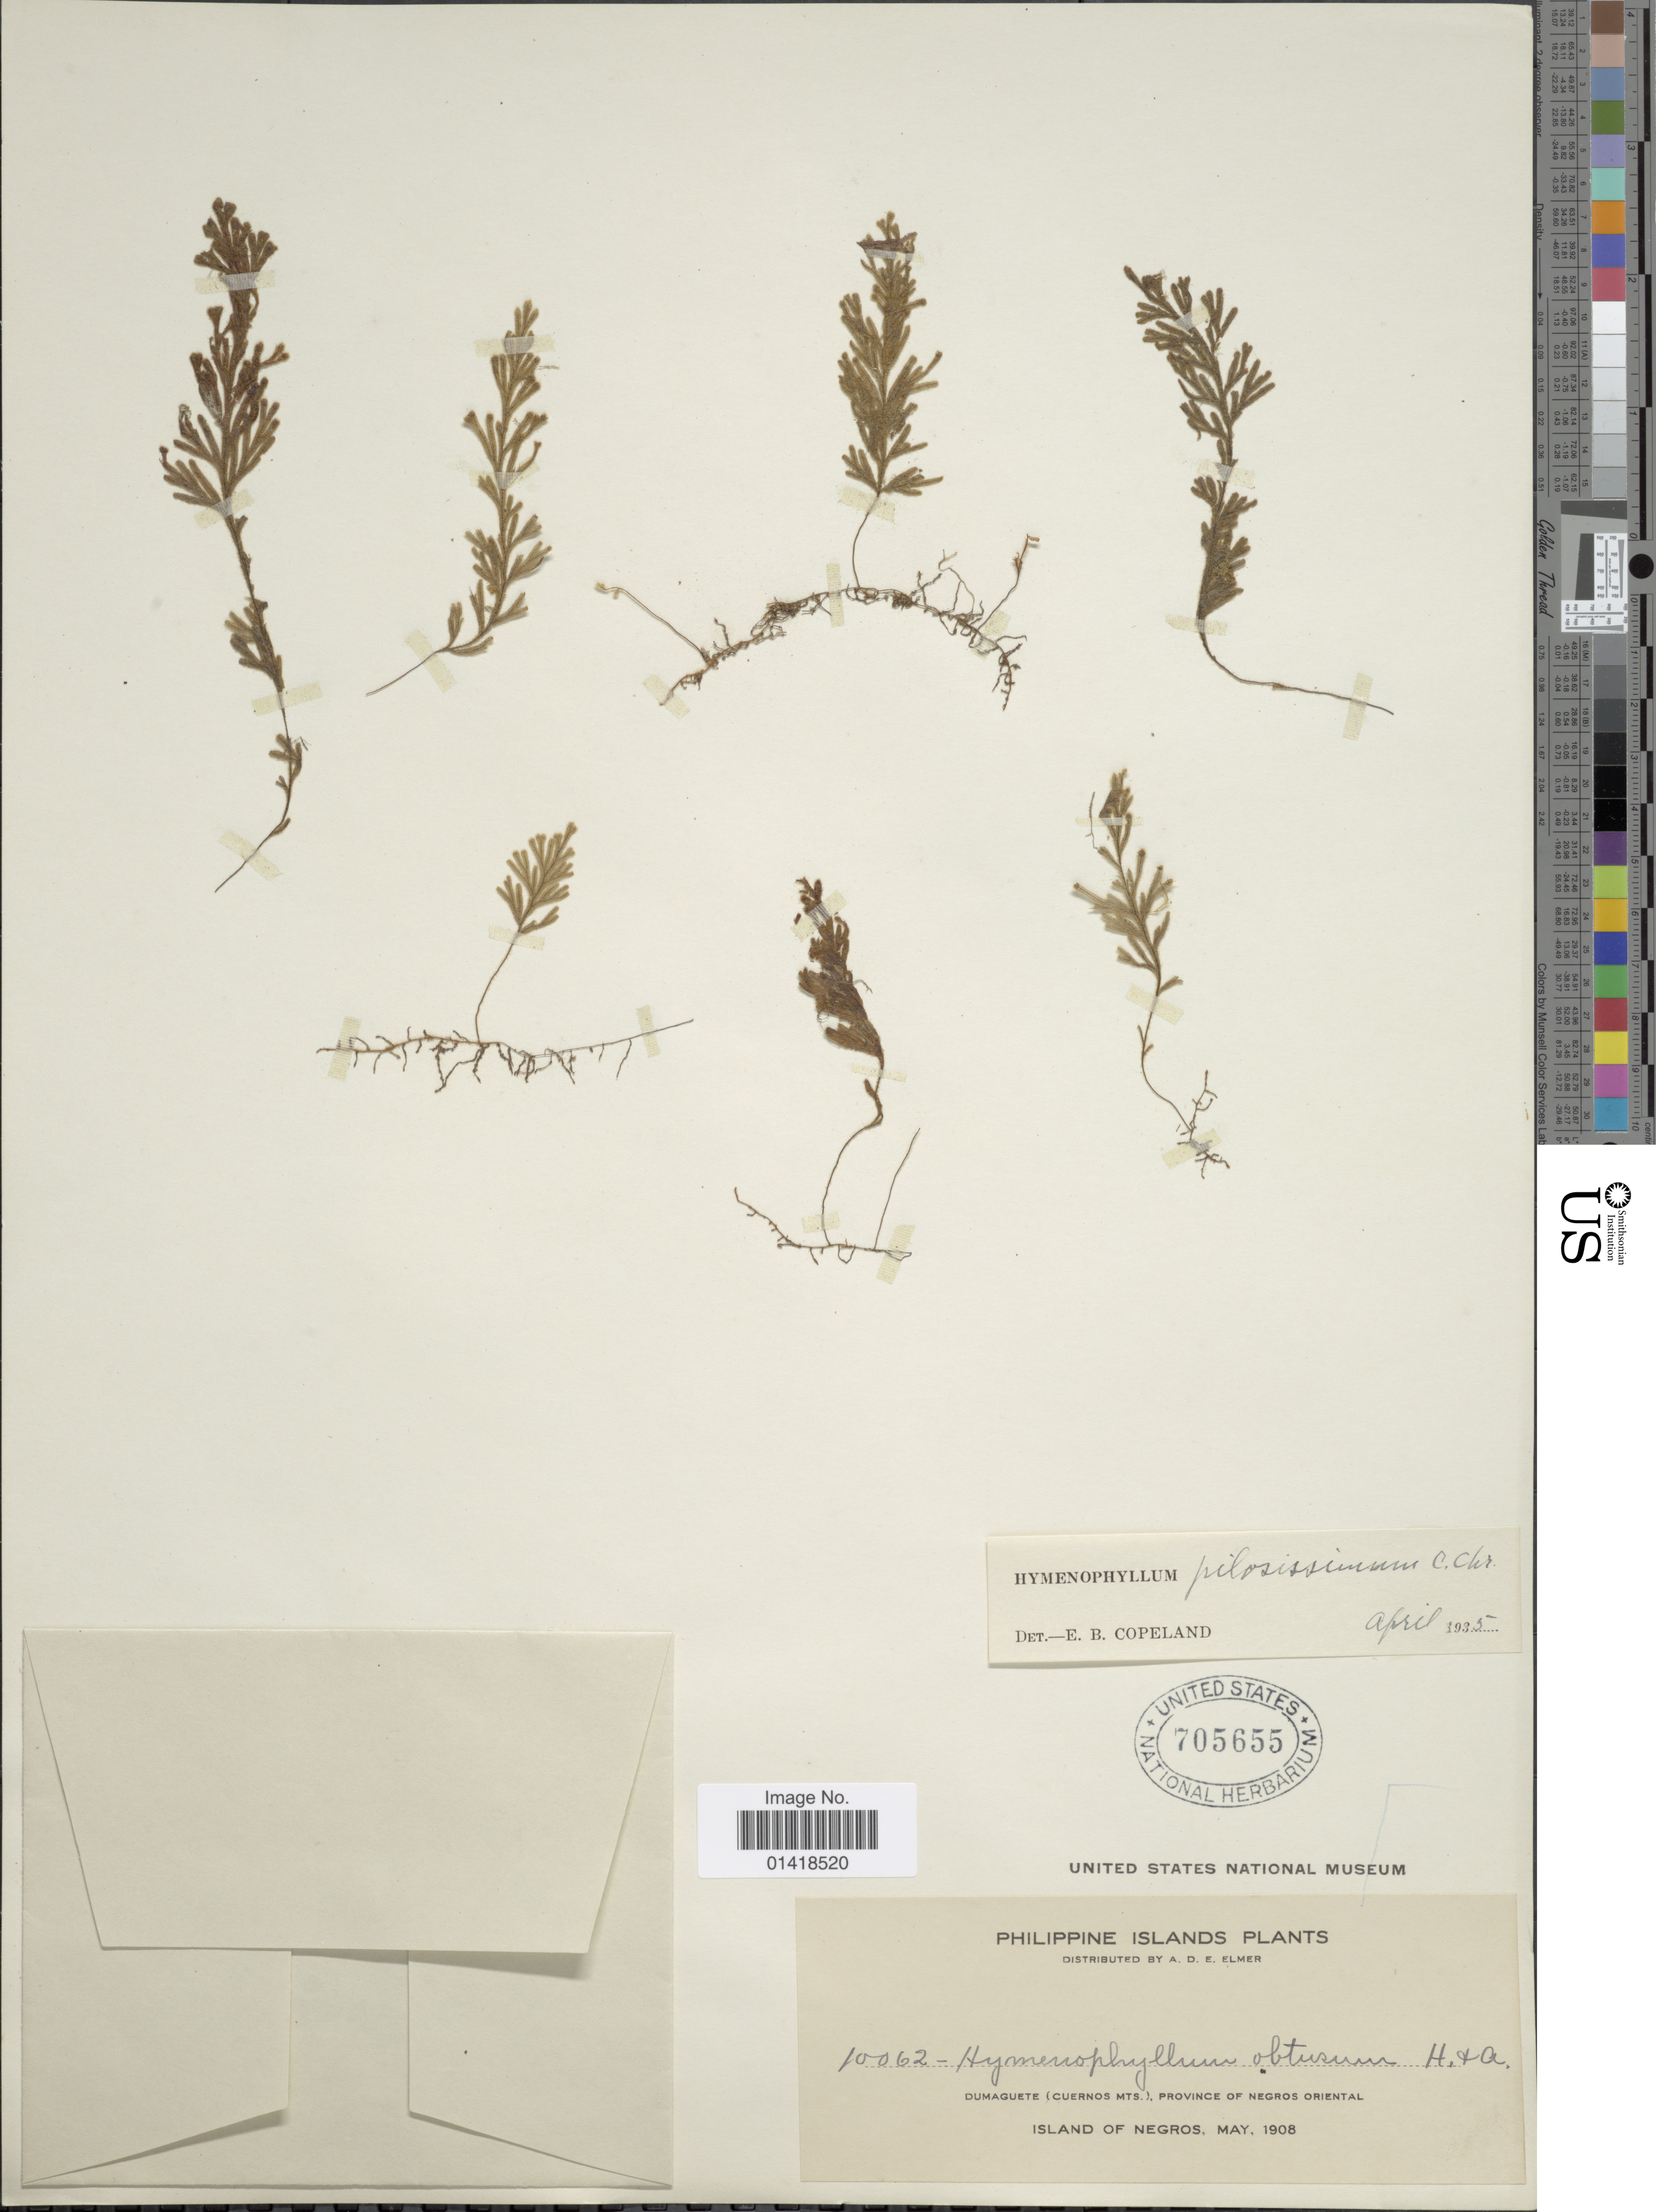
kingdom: Plantae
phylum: Tracheophyta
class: Polypodiopsida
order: Hymenophyllales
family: Hymenophyllaceae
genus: Hymenophyllum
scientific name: Hymenophyllum pilosissimum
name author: C. Chr.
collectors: A. D. E. Elmer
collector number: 10062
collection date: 1908-05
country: Philippines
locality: Philippine Island. Dumaguete (Cuernos Mts.) Province of Negros Oriental. Island of Negros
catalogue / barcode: US 705655